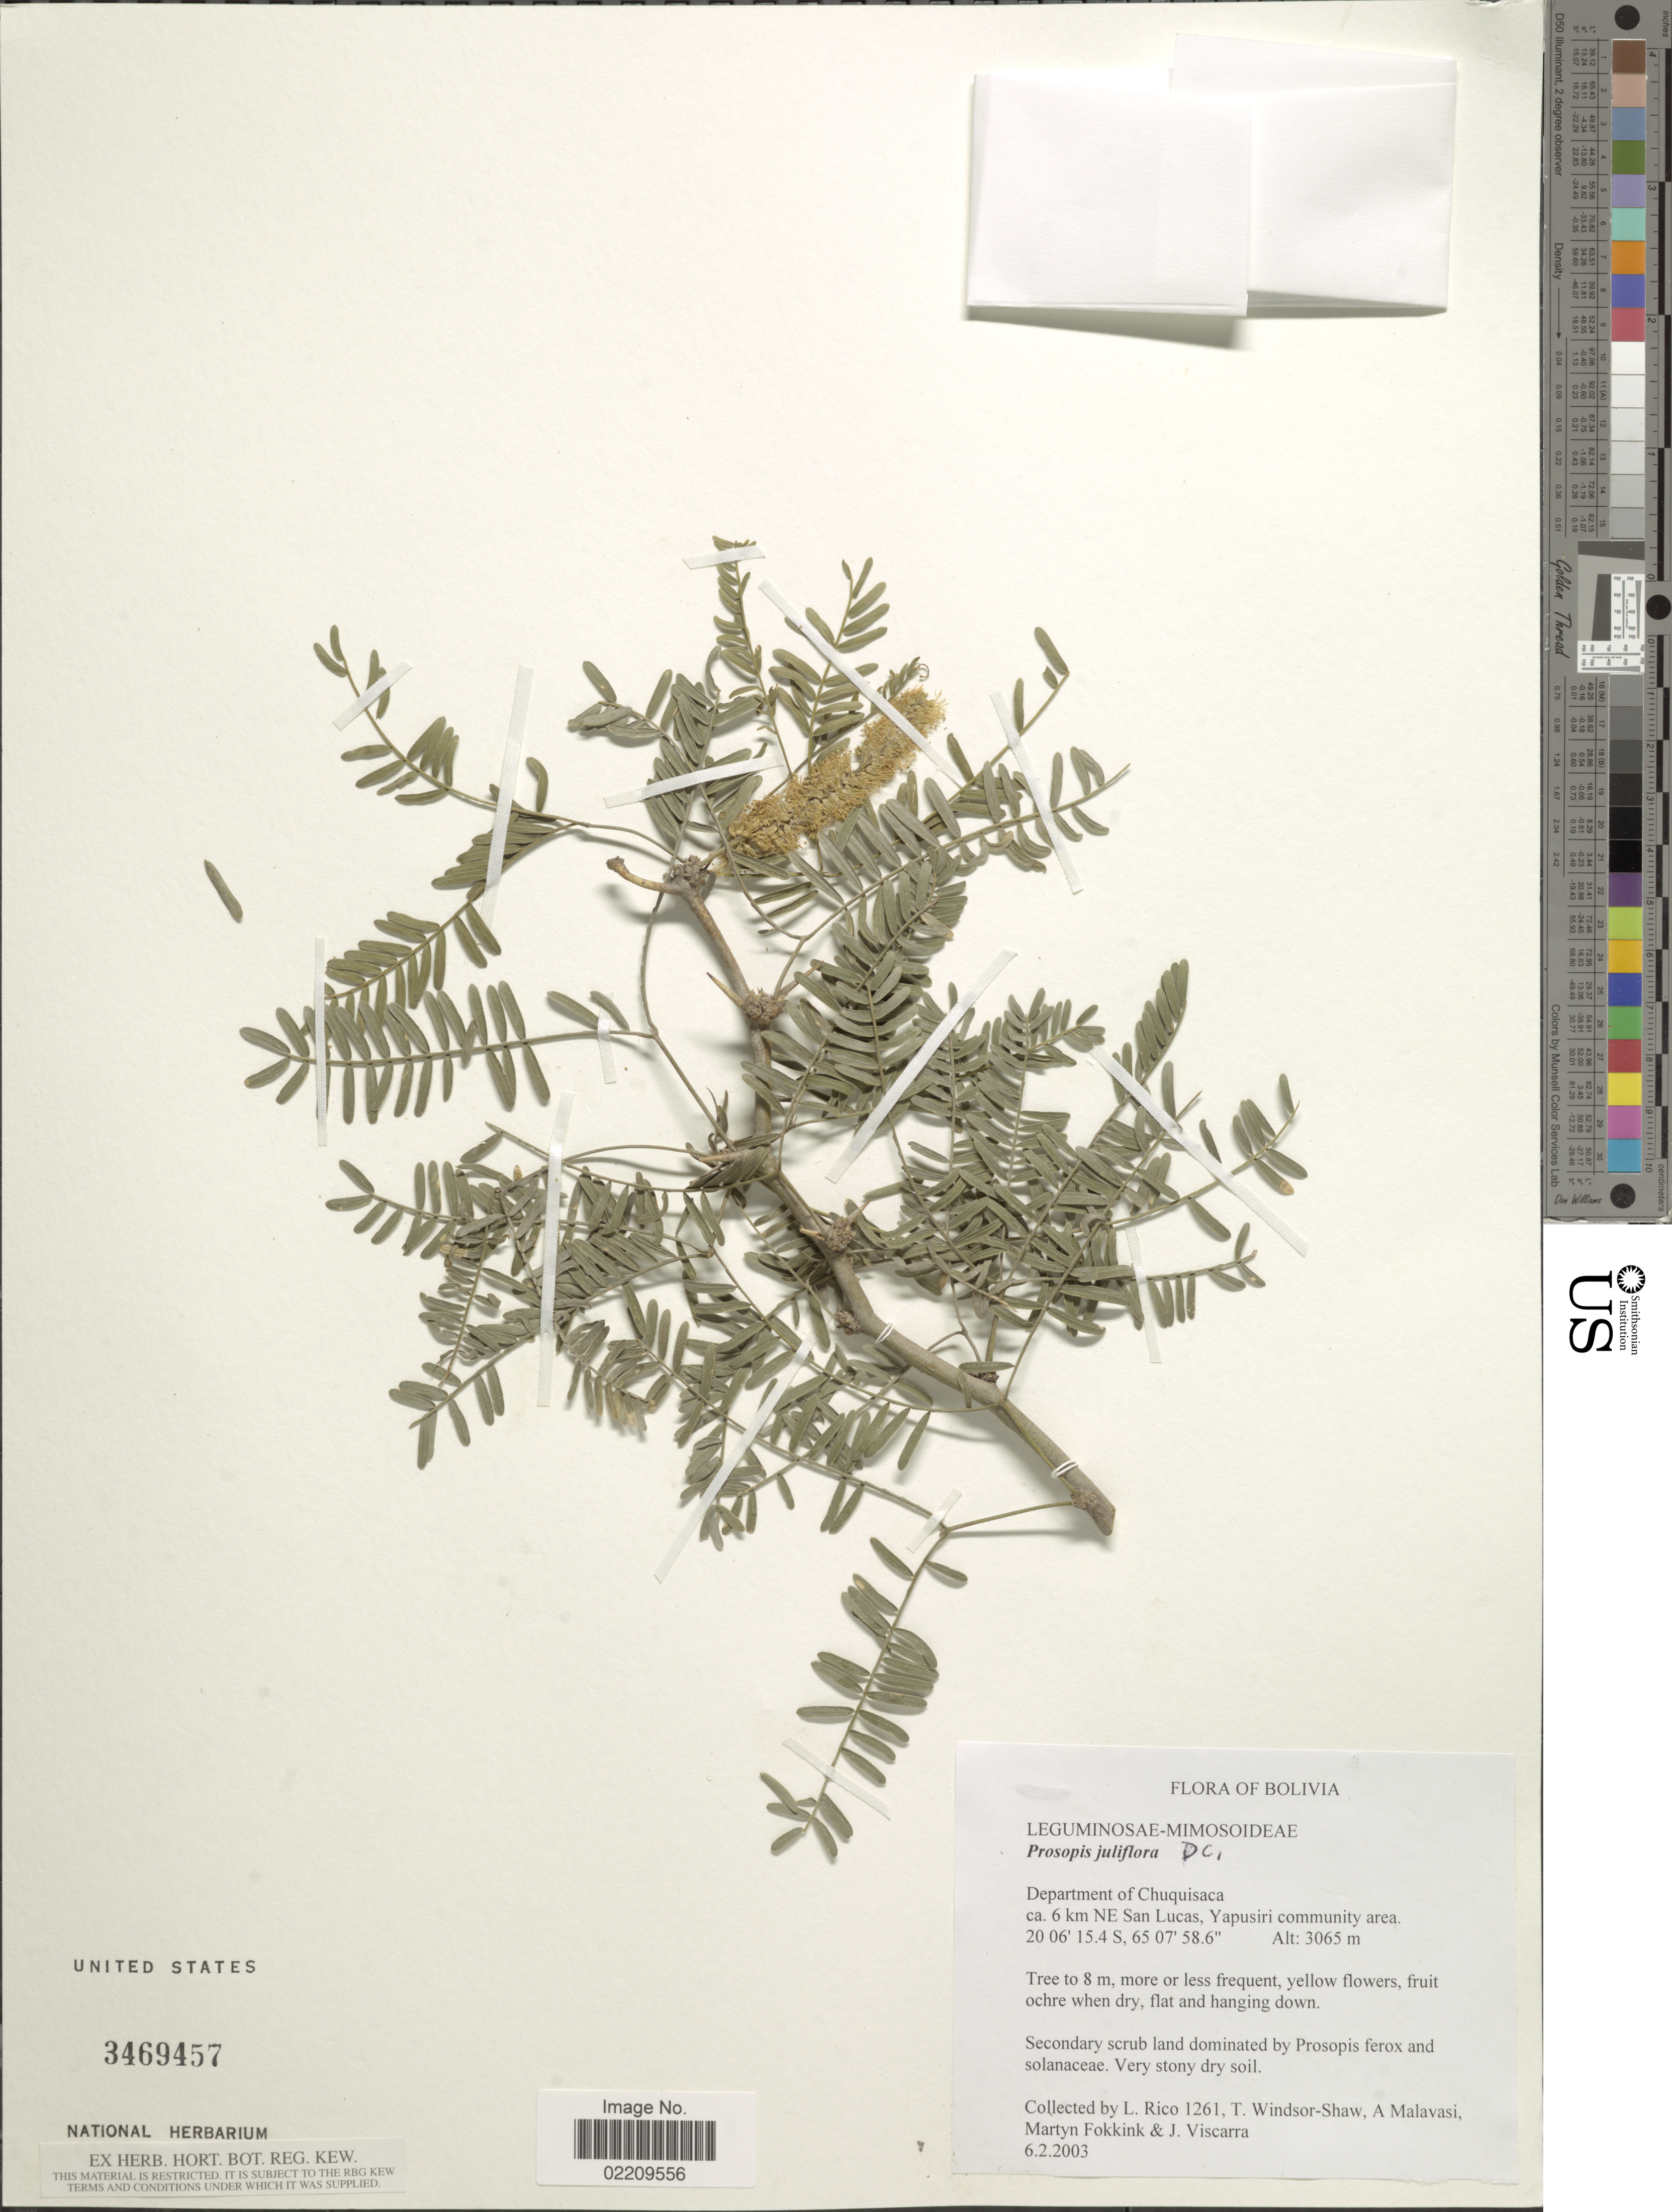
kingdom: Plantae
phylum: Tracheophyta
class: Magnoliopsida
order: Fabales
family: Fabaceae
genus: Neltuma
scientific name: Neltuma juliflora var. juliflora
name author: (Sw.) Raf.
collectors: L. Rico, T. Windsor-Shaw, A. Malavasi, M. Fokkink & J. Viscarra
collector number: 1261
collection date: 2003-02-06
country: Bolivia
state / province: Chuquisaca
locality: Ca. 6 km NE San Lucas, Yapusiri community area,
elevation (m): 3065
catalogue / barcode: US 3469457